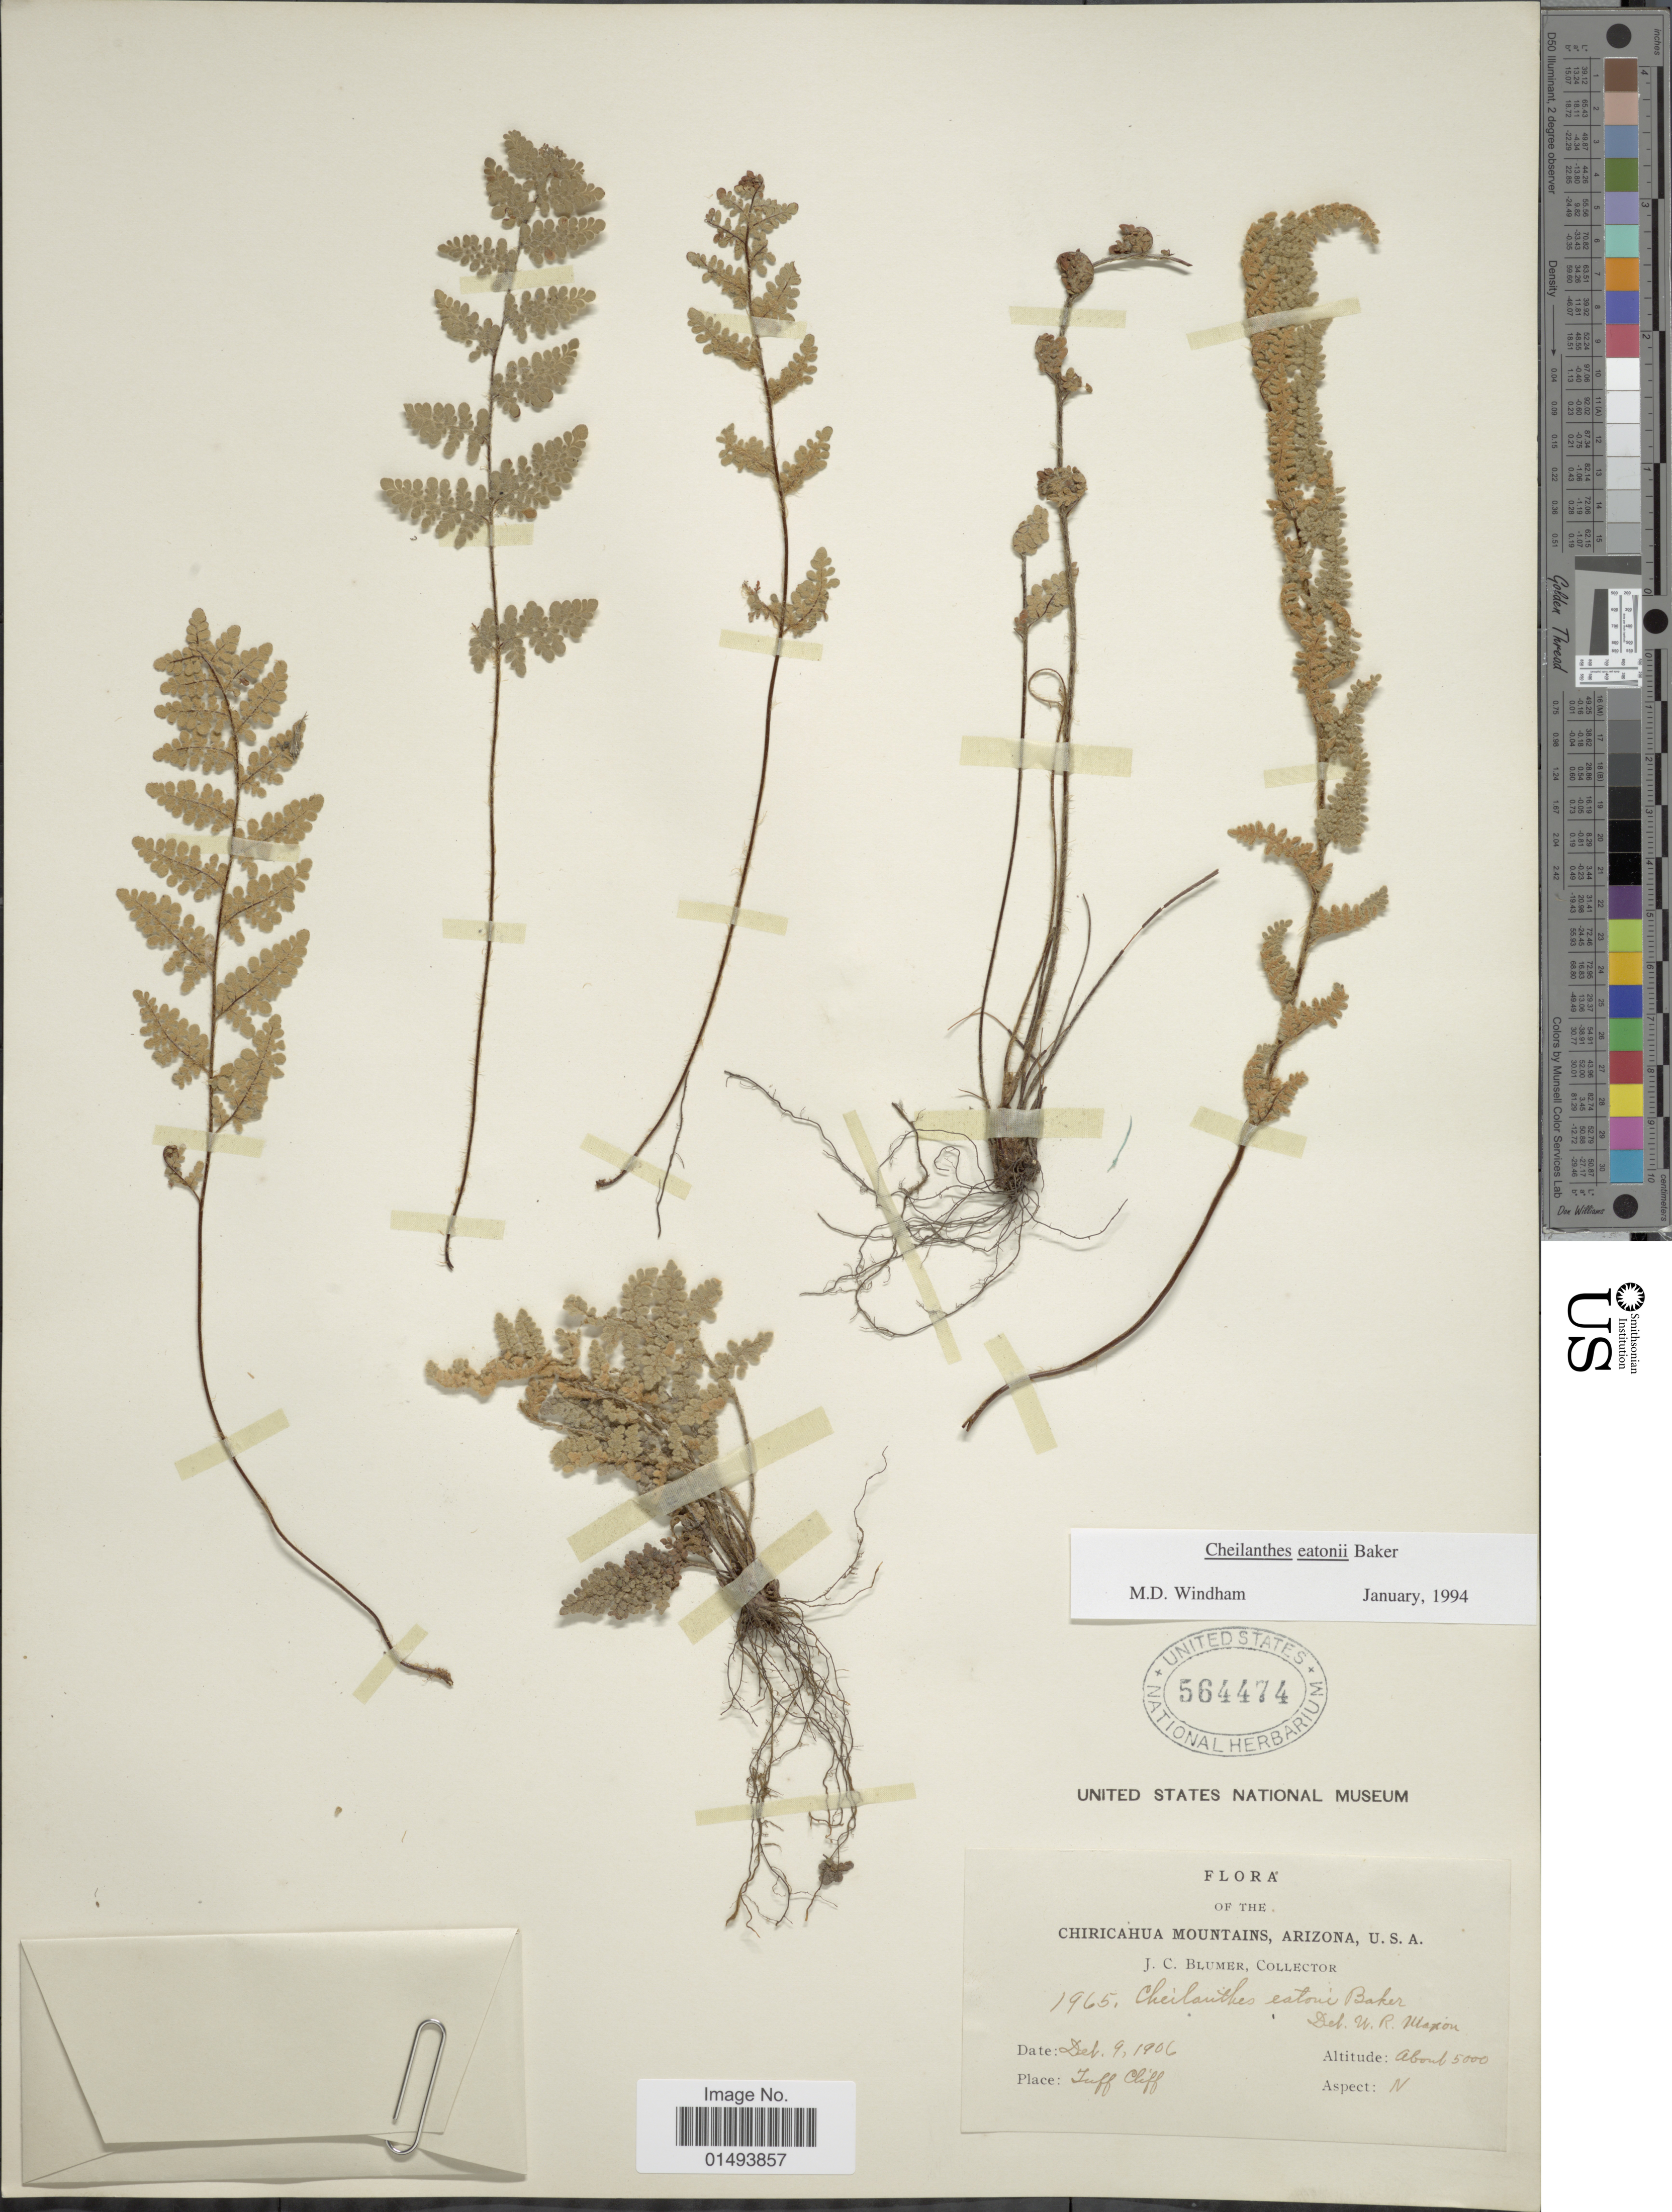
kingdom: Plantae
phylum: Tracheophyta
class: Polypodiopsida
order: Polypodiales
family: Pteridaceae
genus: Myriopteris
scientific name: Myriopteris rufa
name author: Fée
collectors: J. C. Blumer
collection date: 1906-12-09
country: United States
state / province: Arizona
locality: Chiricahua Mountains, Tuff Cliff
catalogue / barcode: US 564474